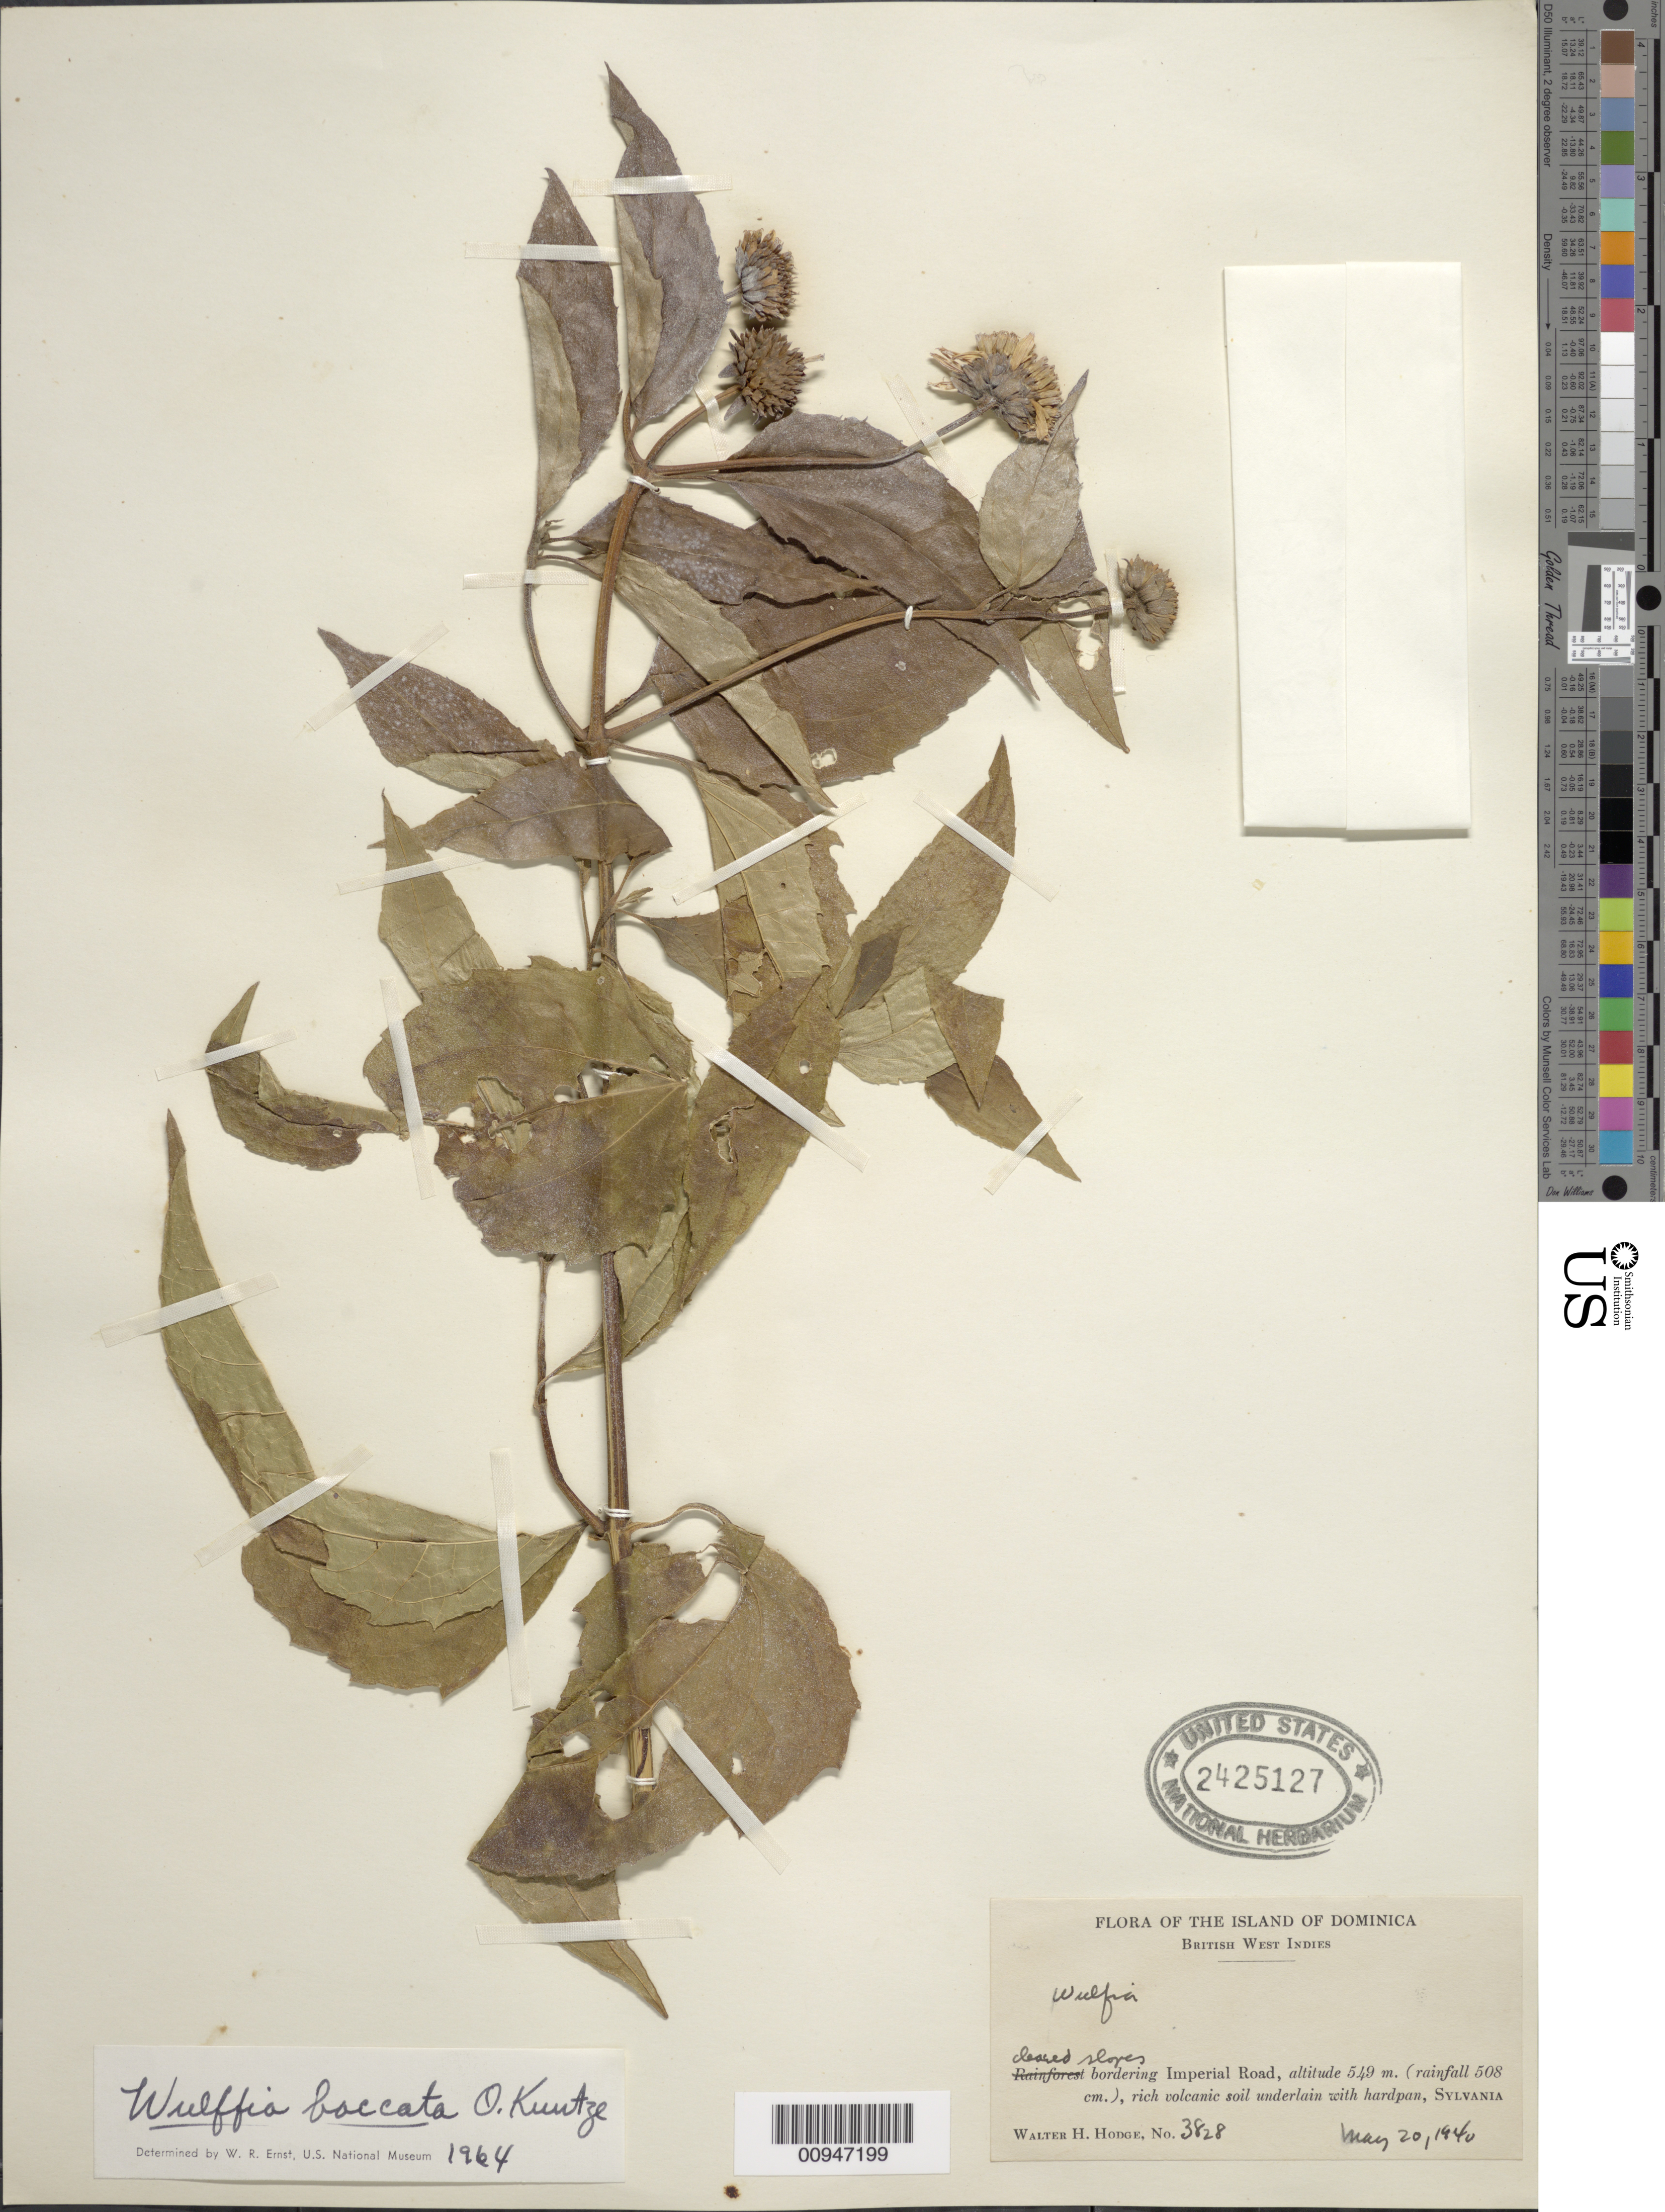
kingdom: Plantae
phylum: Tracheophyta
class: Magnoliopsida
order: Asterales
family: Asteraceae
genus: Wulffia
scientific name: Wulffia baccata var. baccata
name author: (L.) Kuntze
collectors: W. Hodge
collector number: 3828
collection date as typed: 20 May 1940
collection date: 1940-05-20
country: Dominica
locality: Sylvania, on closed slopes bordering Imperial Road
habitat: Rich volcanic soil underlain with hardpan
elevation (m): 549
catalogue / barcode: US 2425127